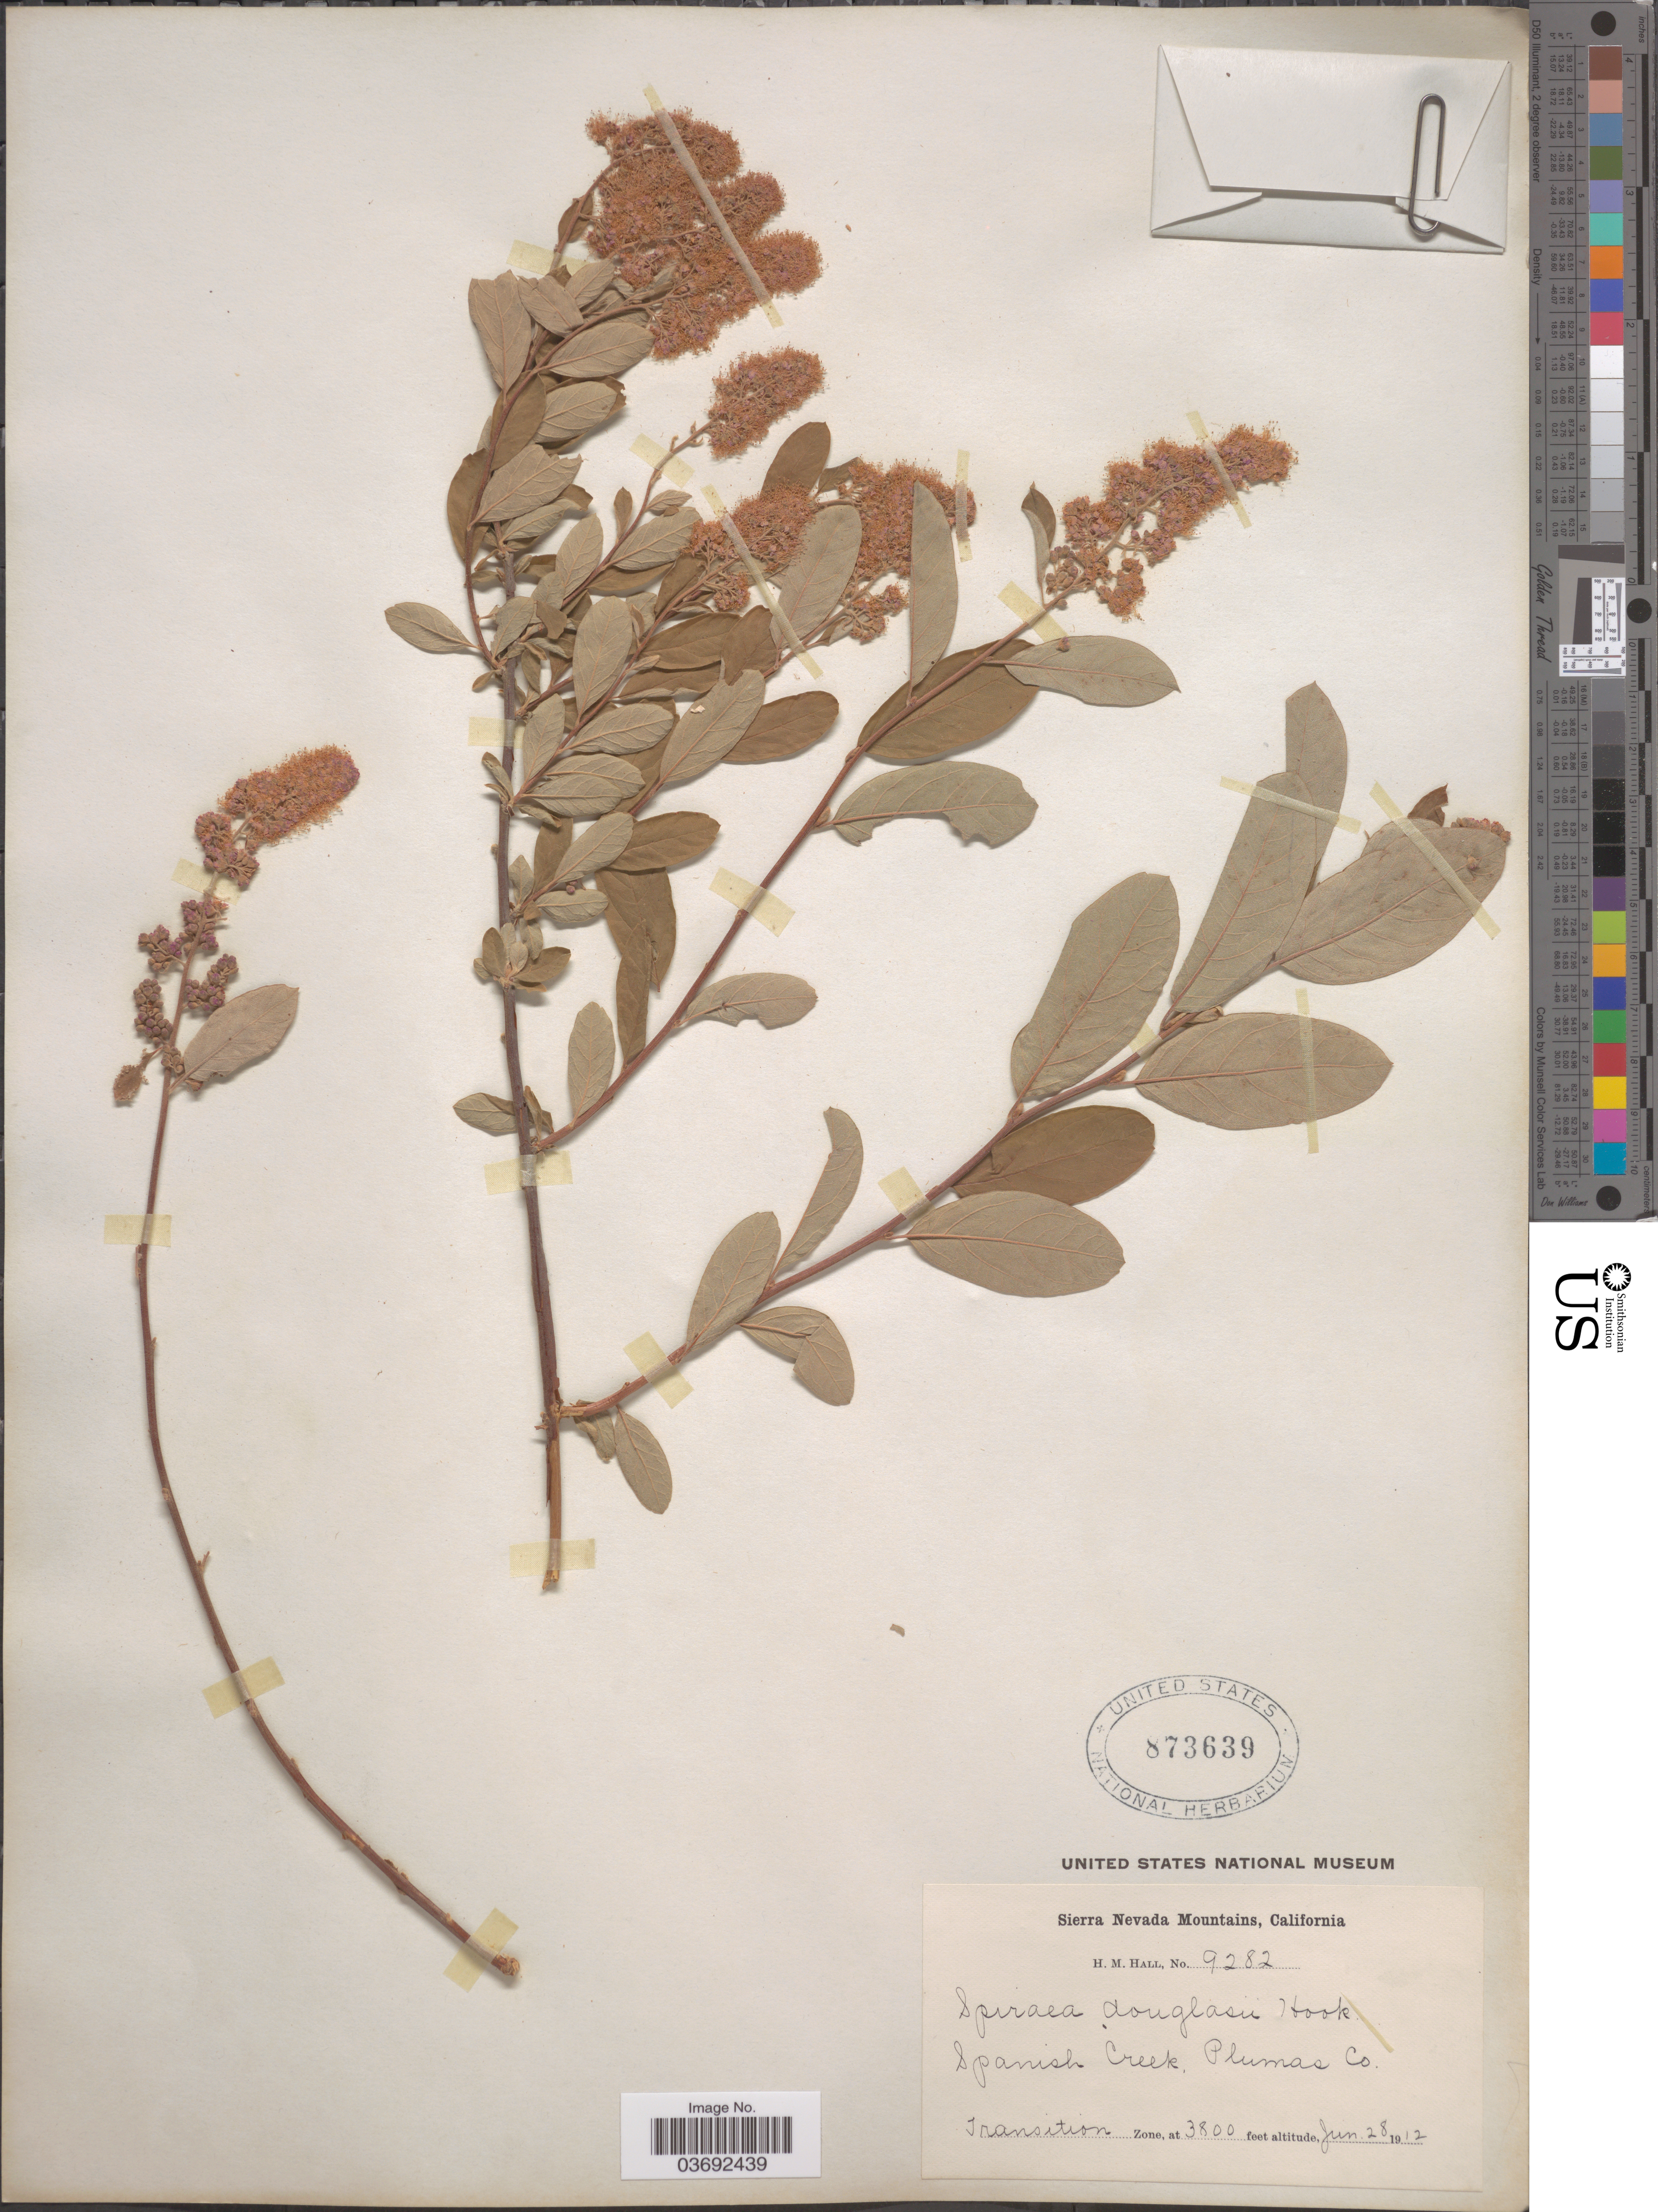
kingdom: Plantae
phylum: Tracheophyta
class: Magnoliopsida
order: Rosales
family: Rosaceae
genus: Spiraea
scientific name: Spiraea douglasii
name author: Hook.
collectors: H. M. Hall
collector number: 9282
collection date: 1912-06-28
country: United States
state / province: California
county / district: Plumas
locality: Sierra Nevada Mountains. Spanish Creek, Plumas Co. Transition Zone.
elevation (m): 1158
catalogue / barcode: US 873639